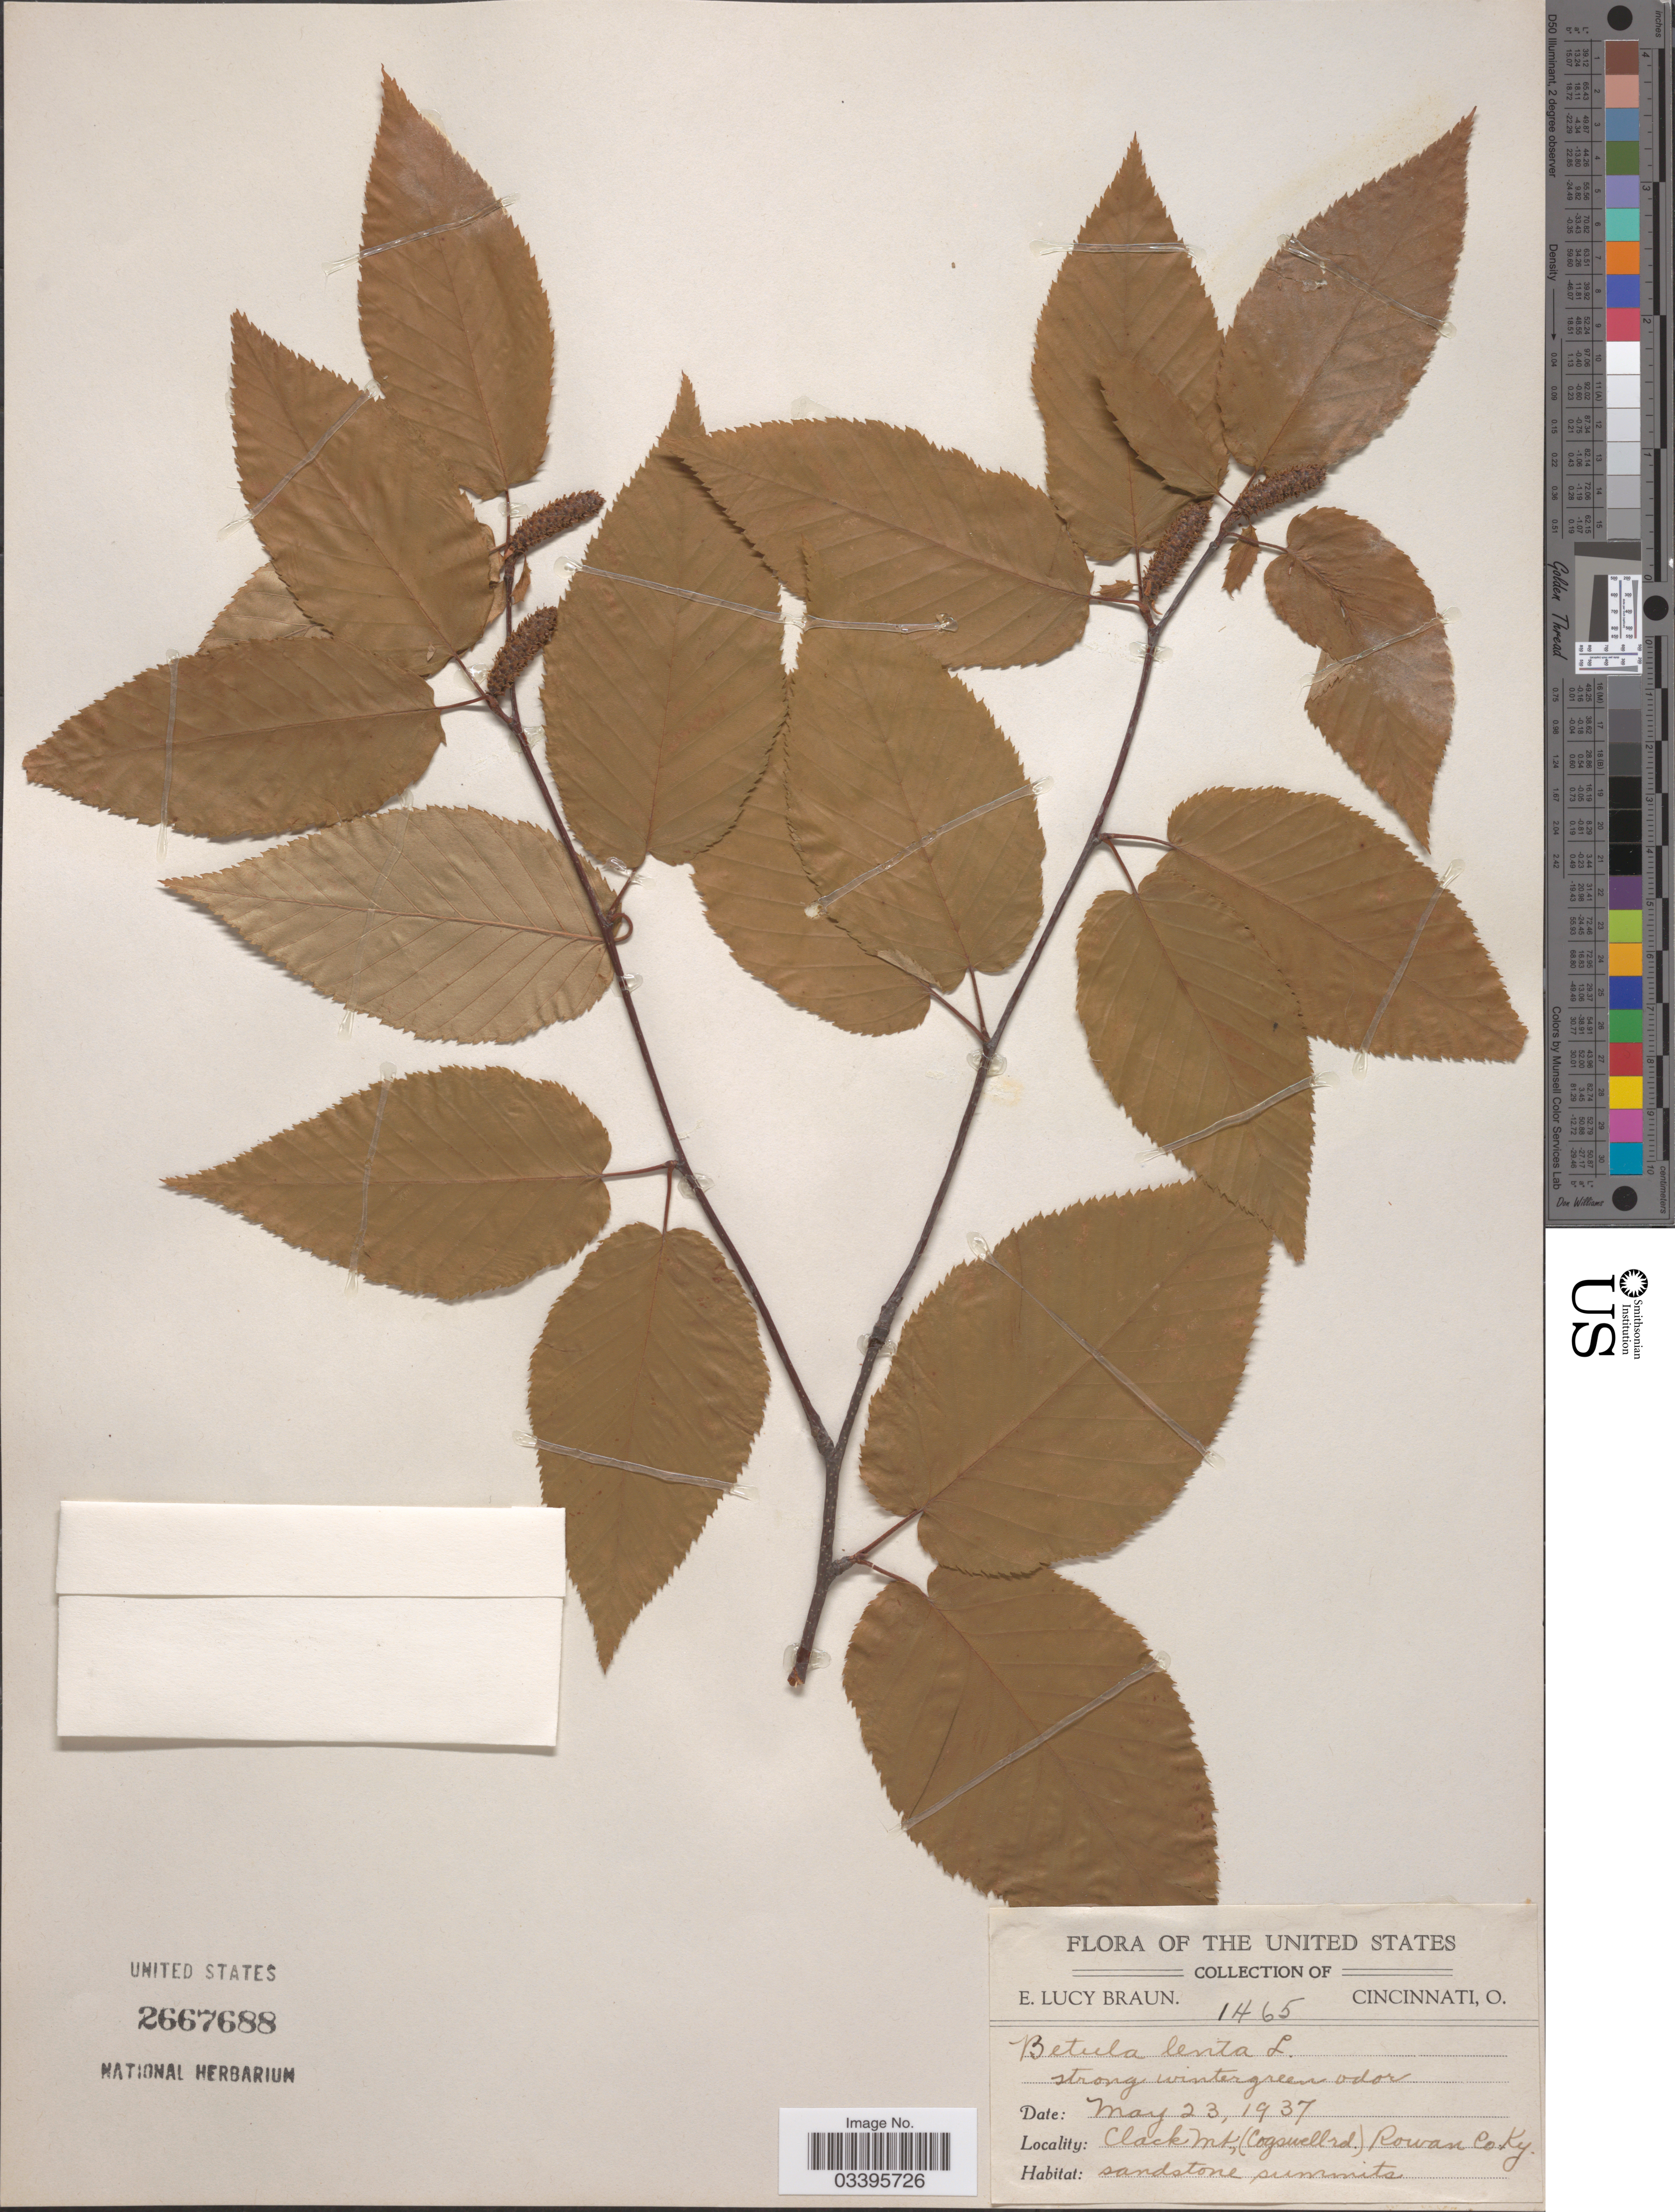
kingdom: Plantae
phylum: Tracheophyta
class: Magnoliopsida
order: Fagales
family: Betulaceae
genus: Betula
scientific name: Betula lenta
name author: L.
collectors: E. L. Braun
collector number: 1465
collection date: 1937-05-23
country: United States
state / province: Kentucky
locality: Clack Mt., (Cogswell rd.) Rowan Co.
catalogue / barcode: US 2667688